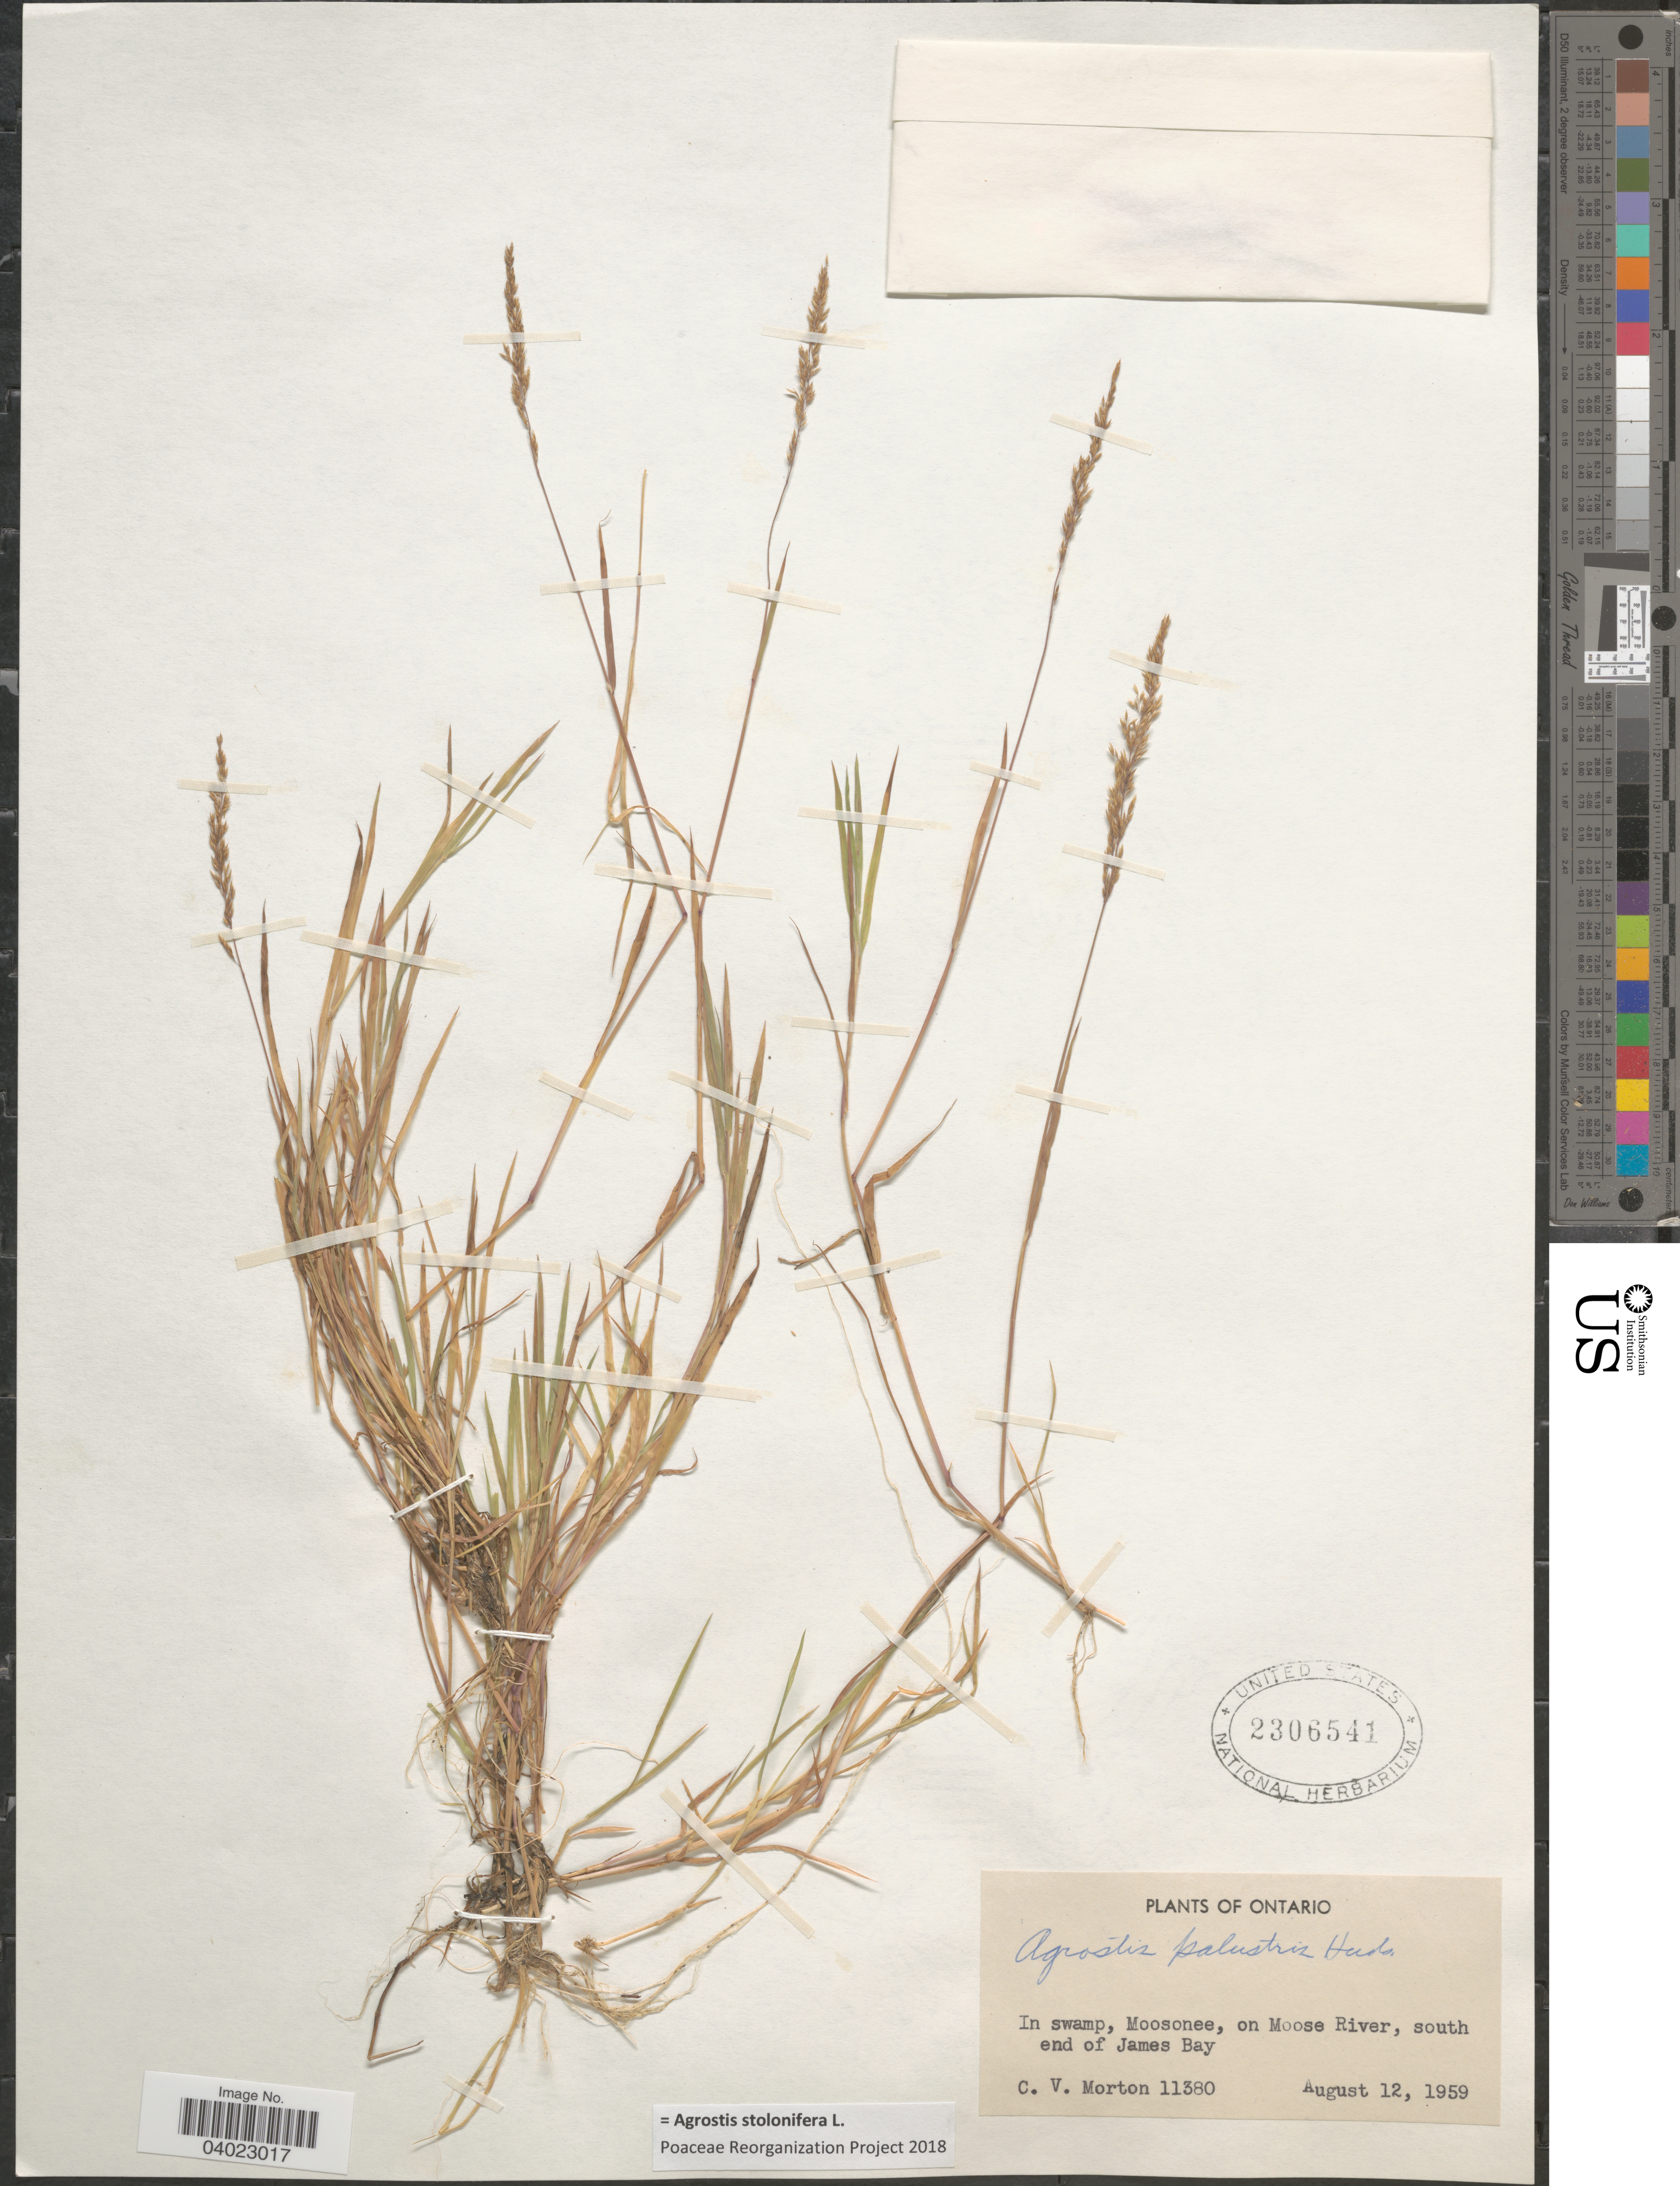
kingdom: Plantae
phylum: Tracheophyta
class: Liliopsida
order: Poales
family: Poaceae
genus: Agrostis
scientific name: Agrostis stolonifera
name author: L.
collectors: C. V. Morton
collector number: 11380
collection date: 1959-08-12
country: Canada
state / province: Ontario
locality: In swamp, Moosonee, on Moose River, south end of James Bay.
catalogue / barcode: US 2306541